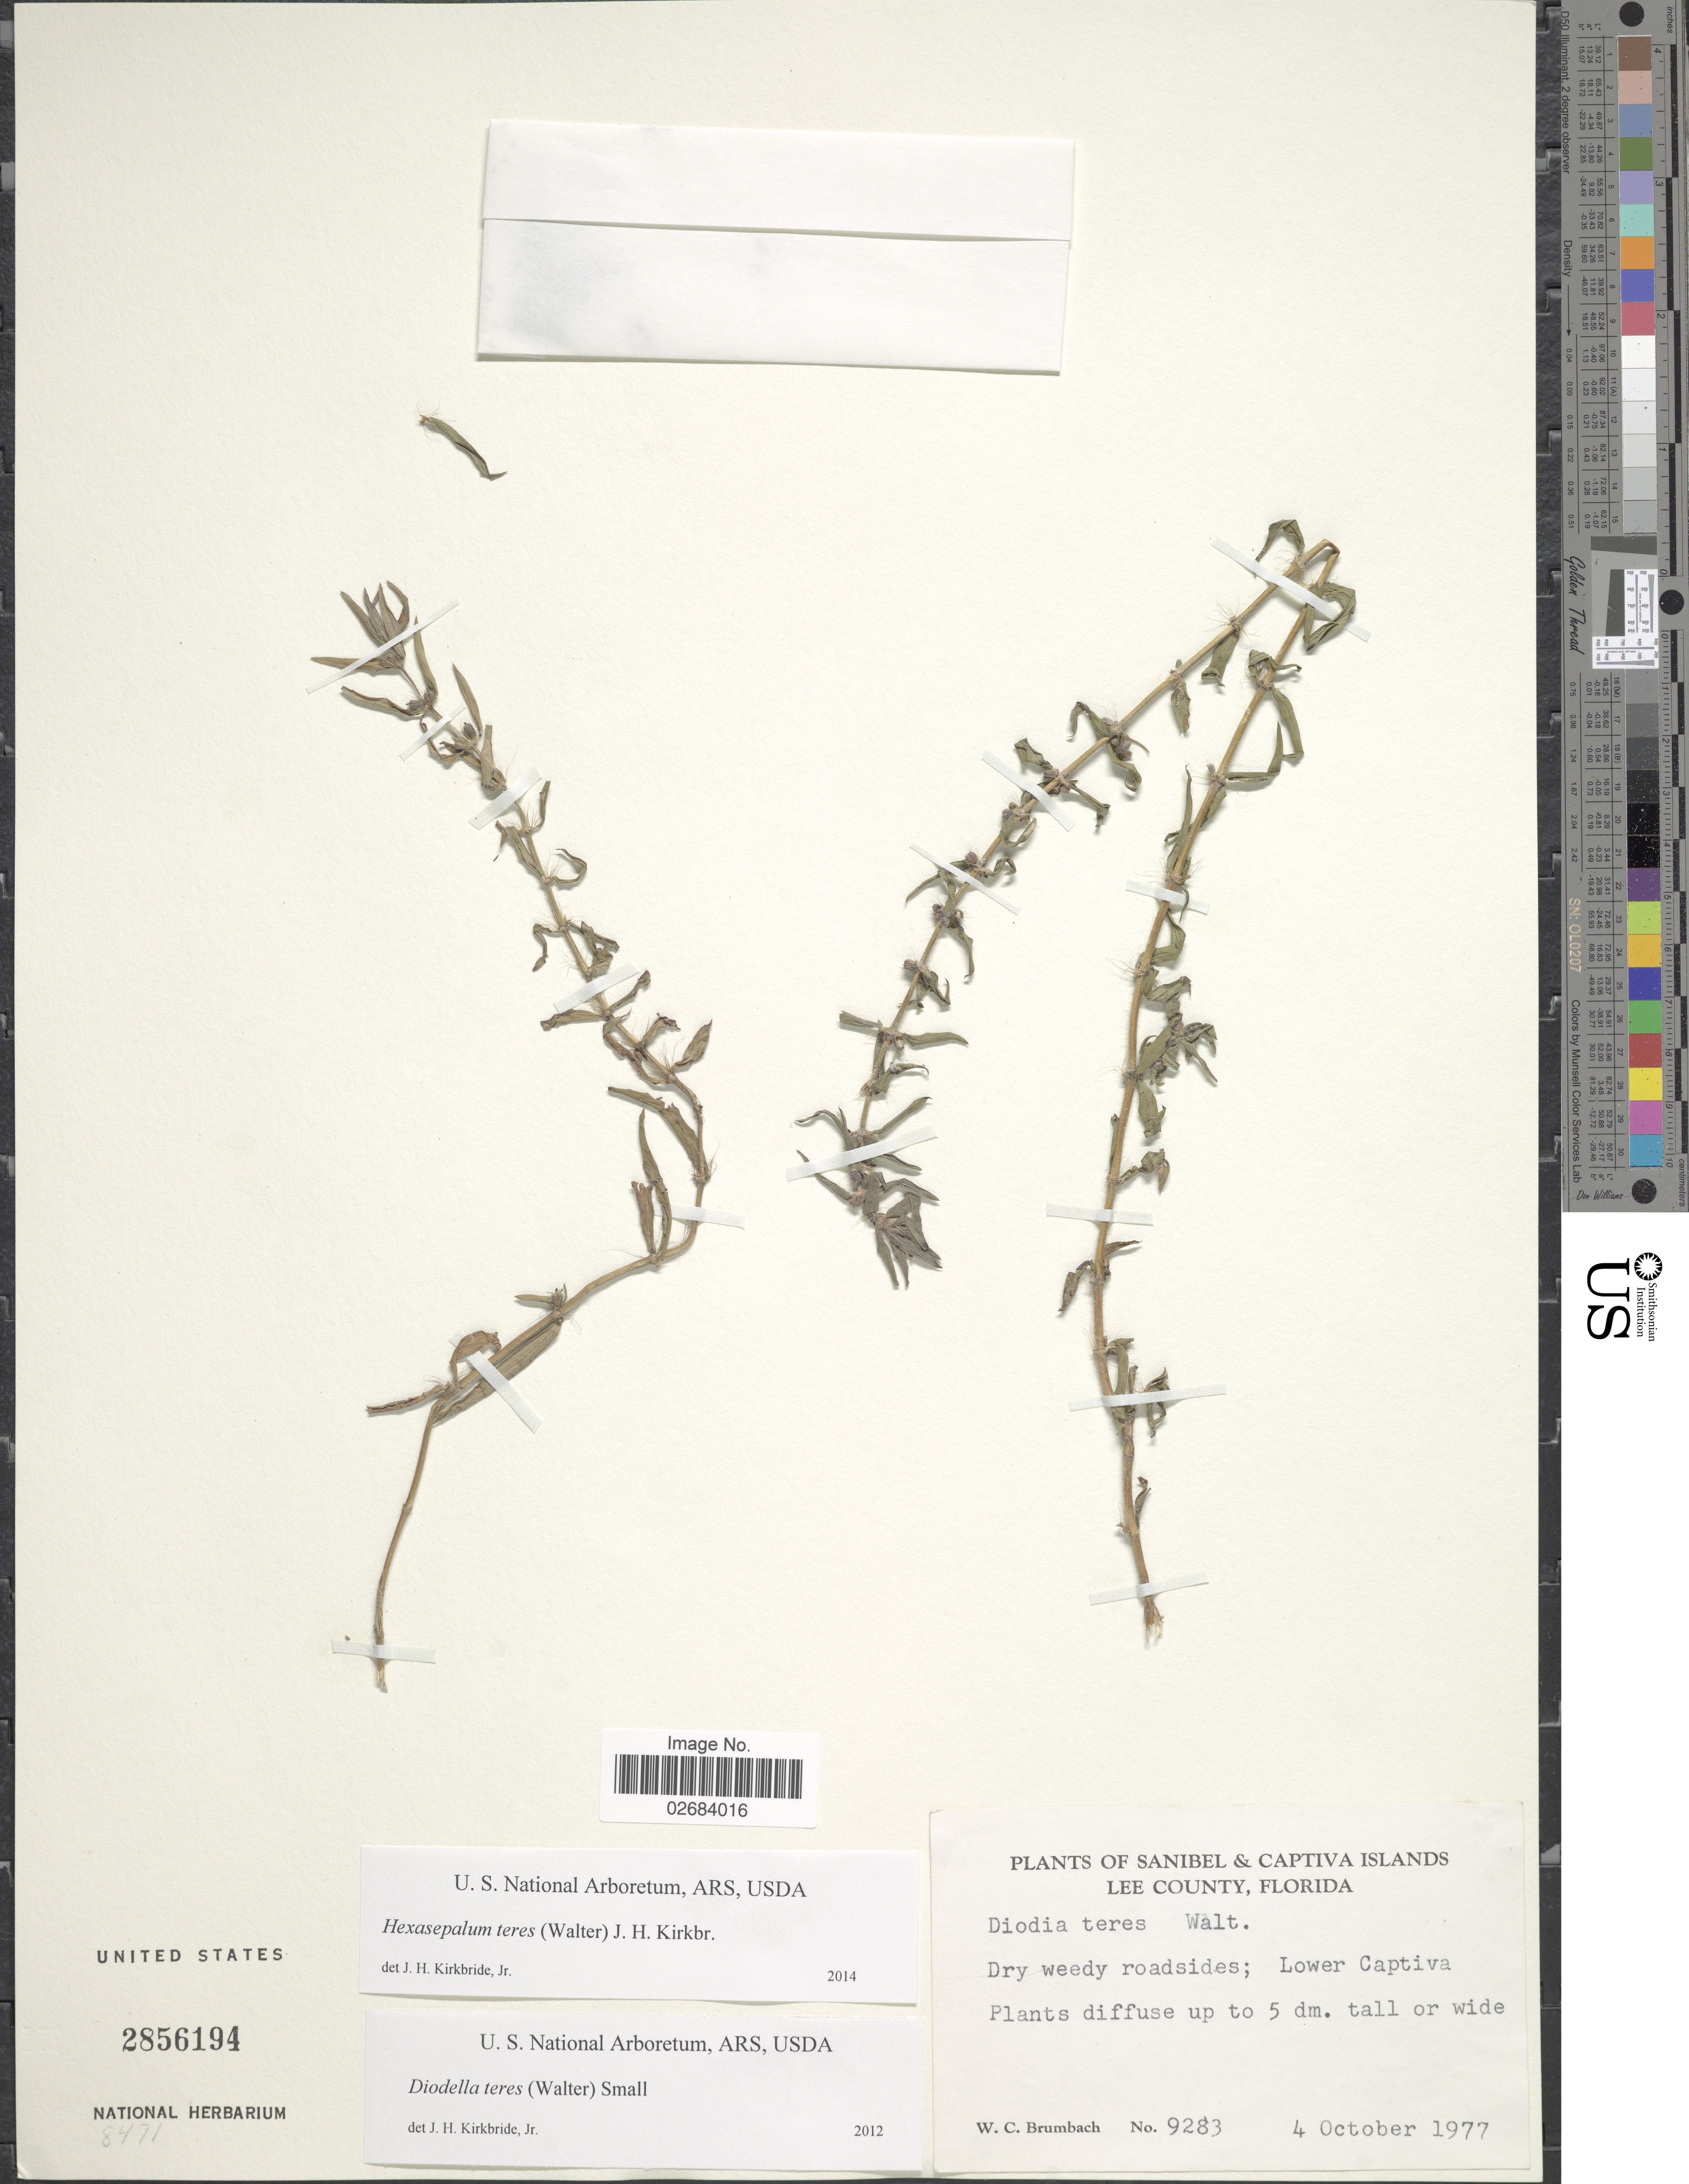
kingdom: Plantae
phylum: Tracheophyta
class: Magnoliopsida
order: Gentianales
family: Rubiaceae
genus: Diodia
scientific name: Diodia teres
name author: Walter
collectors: W. C. Brumbach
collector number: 9283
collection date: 1977-10-04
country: United States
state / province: Florida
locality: Sanibel & Captiva Islands, Lee County, dry weedy roadsides; Lower Captiva.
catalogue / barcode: US 2856194